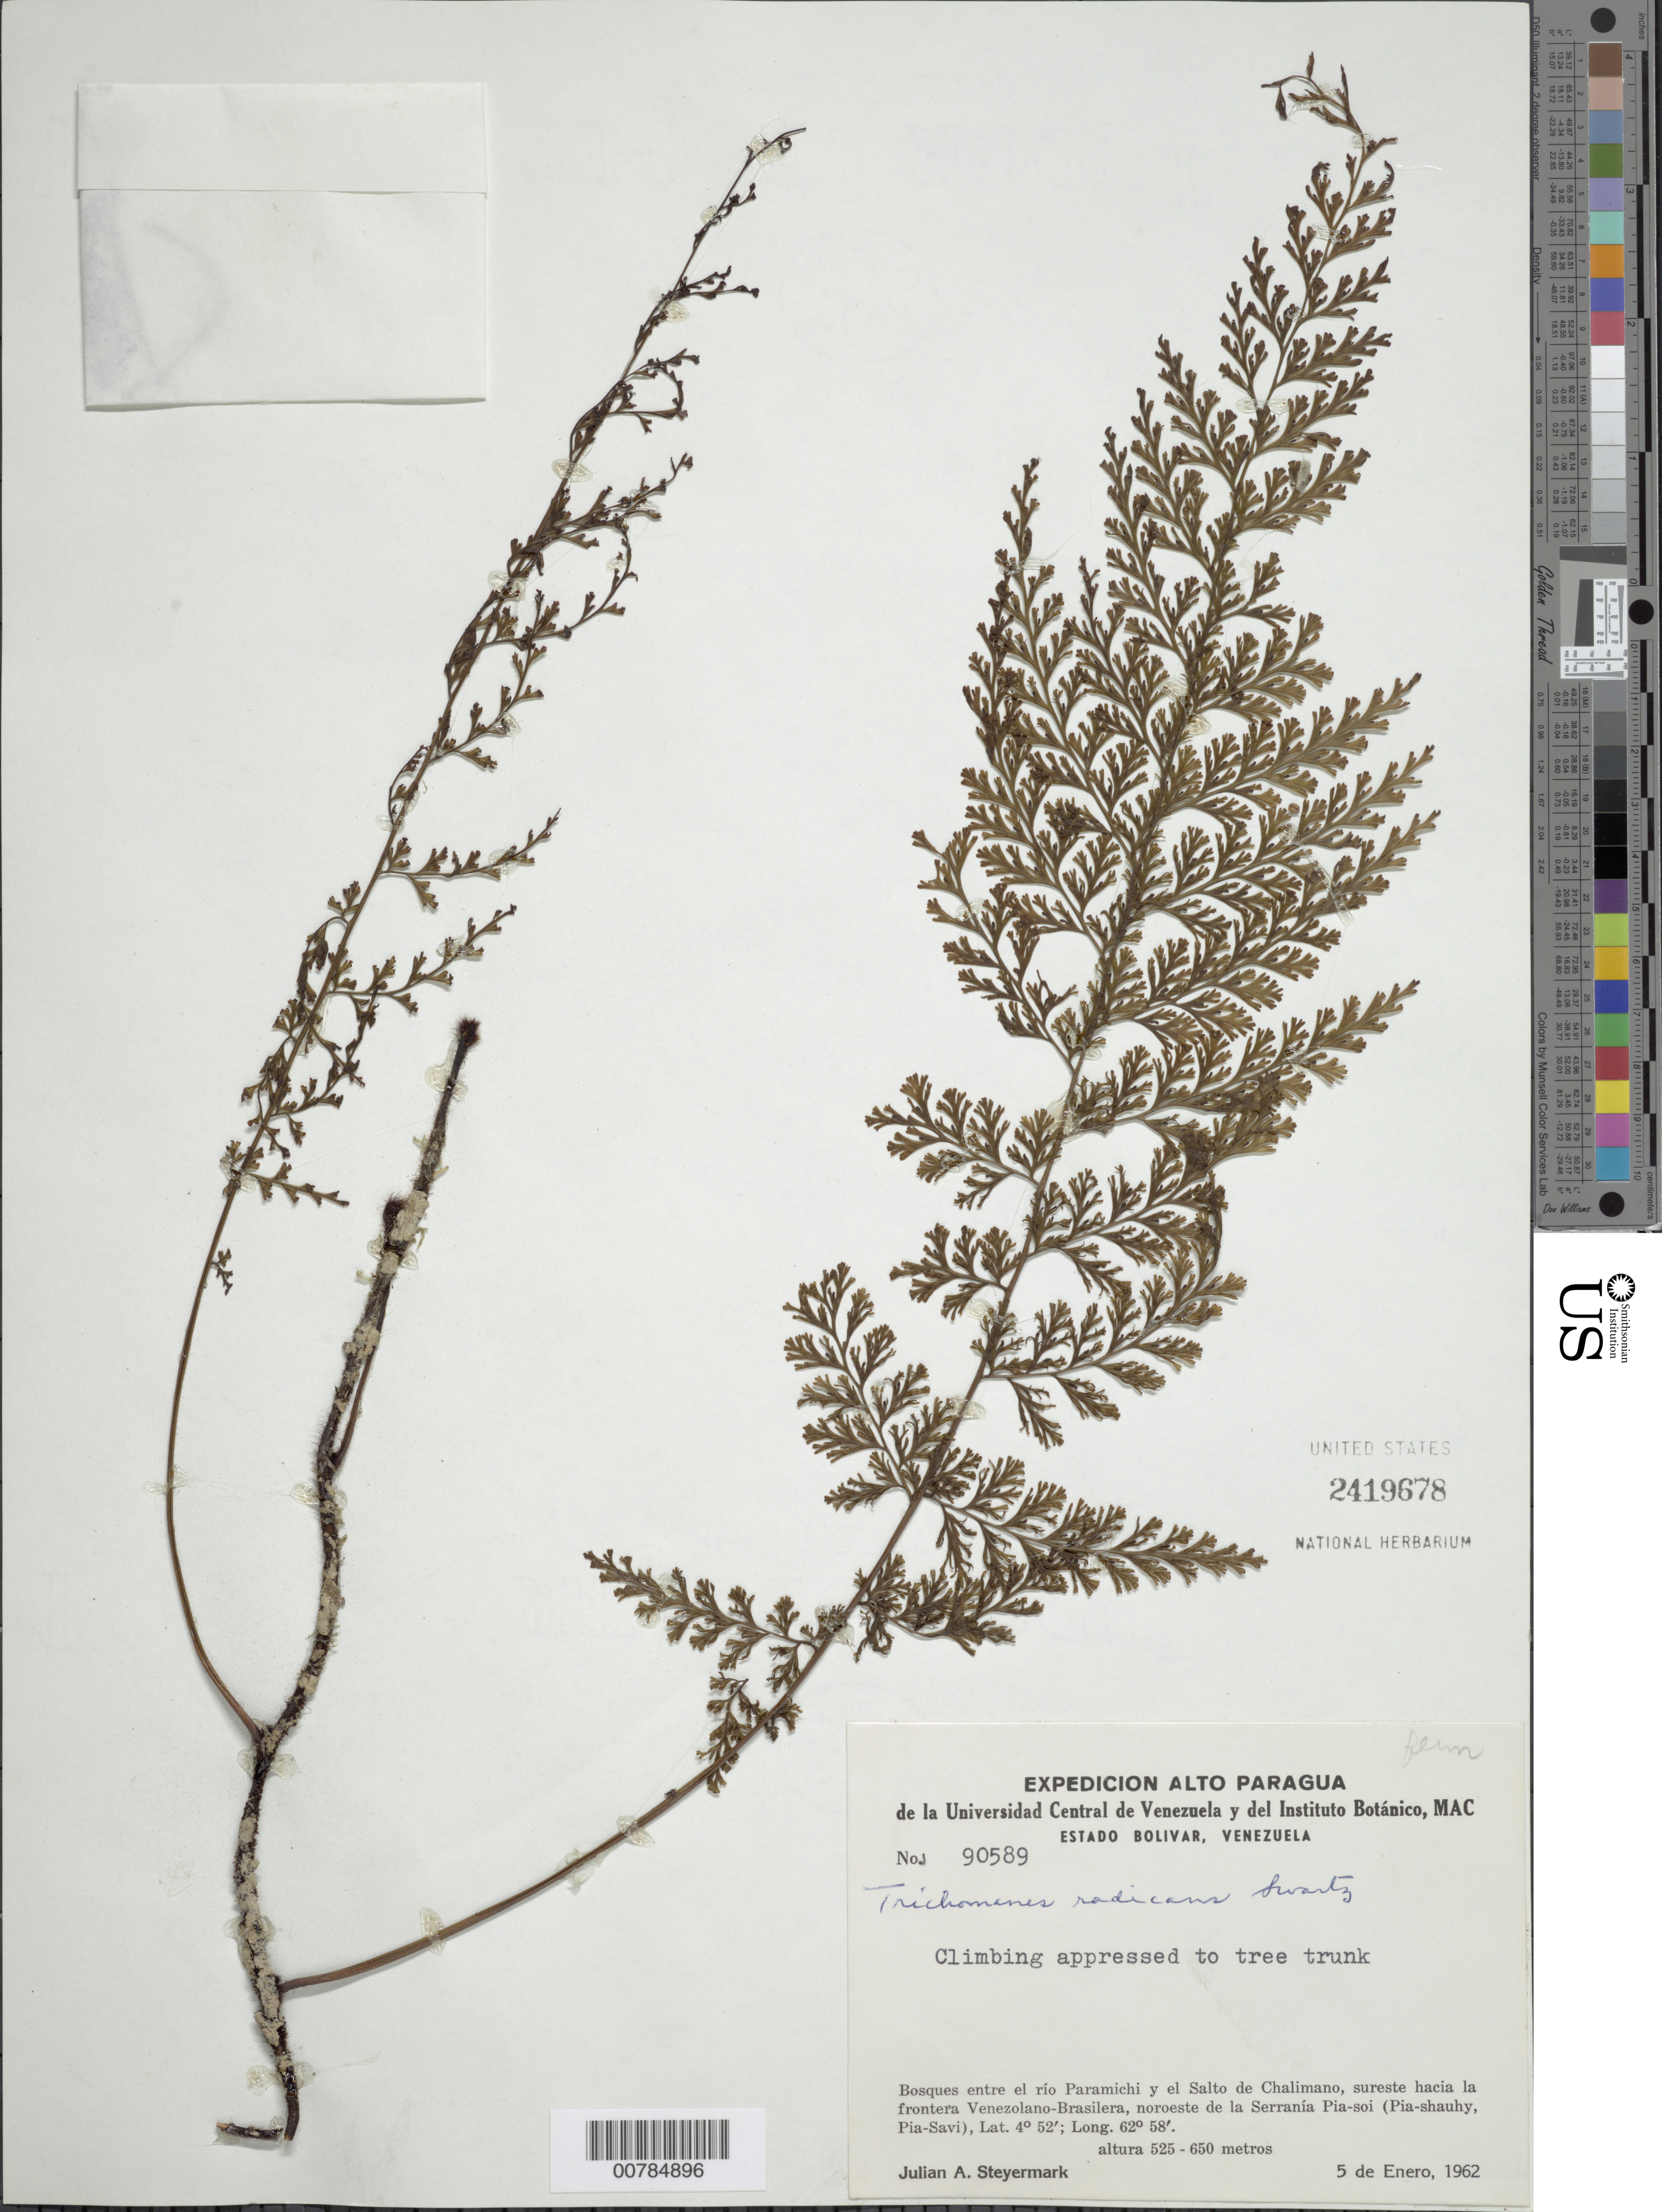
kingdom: Plantae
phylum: Tracheophyta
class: Polypodiopsida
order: Hymenophyllales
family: Hymenophyllaceae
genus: Vandenboschia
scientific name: Vandenboschia radicans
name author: (Sw.) Copel.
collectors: J. Steyermark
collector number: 90589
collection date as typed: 5-Jan-62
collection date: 1962-01-05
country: Venezuela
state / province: Bolívar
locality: Río Paramichi to Salto de Chalimano; NW of Serranía Pia-soi, SE of Venezuela-Brazil border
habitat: Forest; appressed to tree trunk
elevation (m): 525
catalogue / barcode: US 2419678